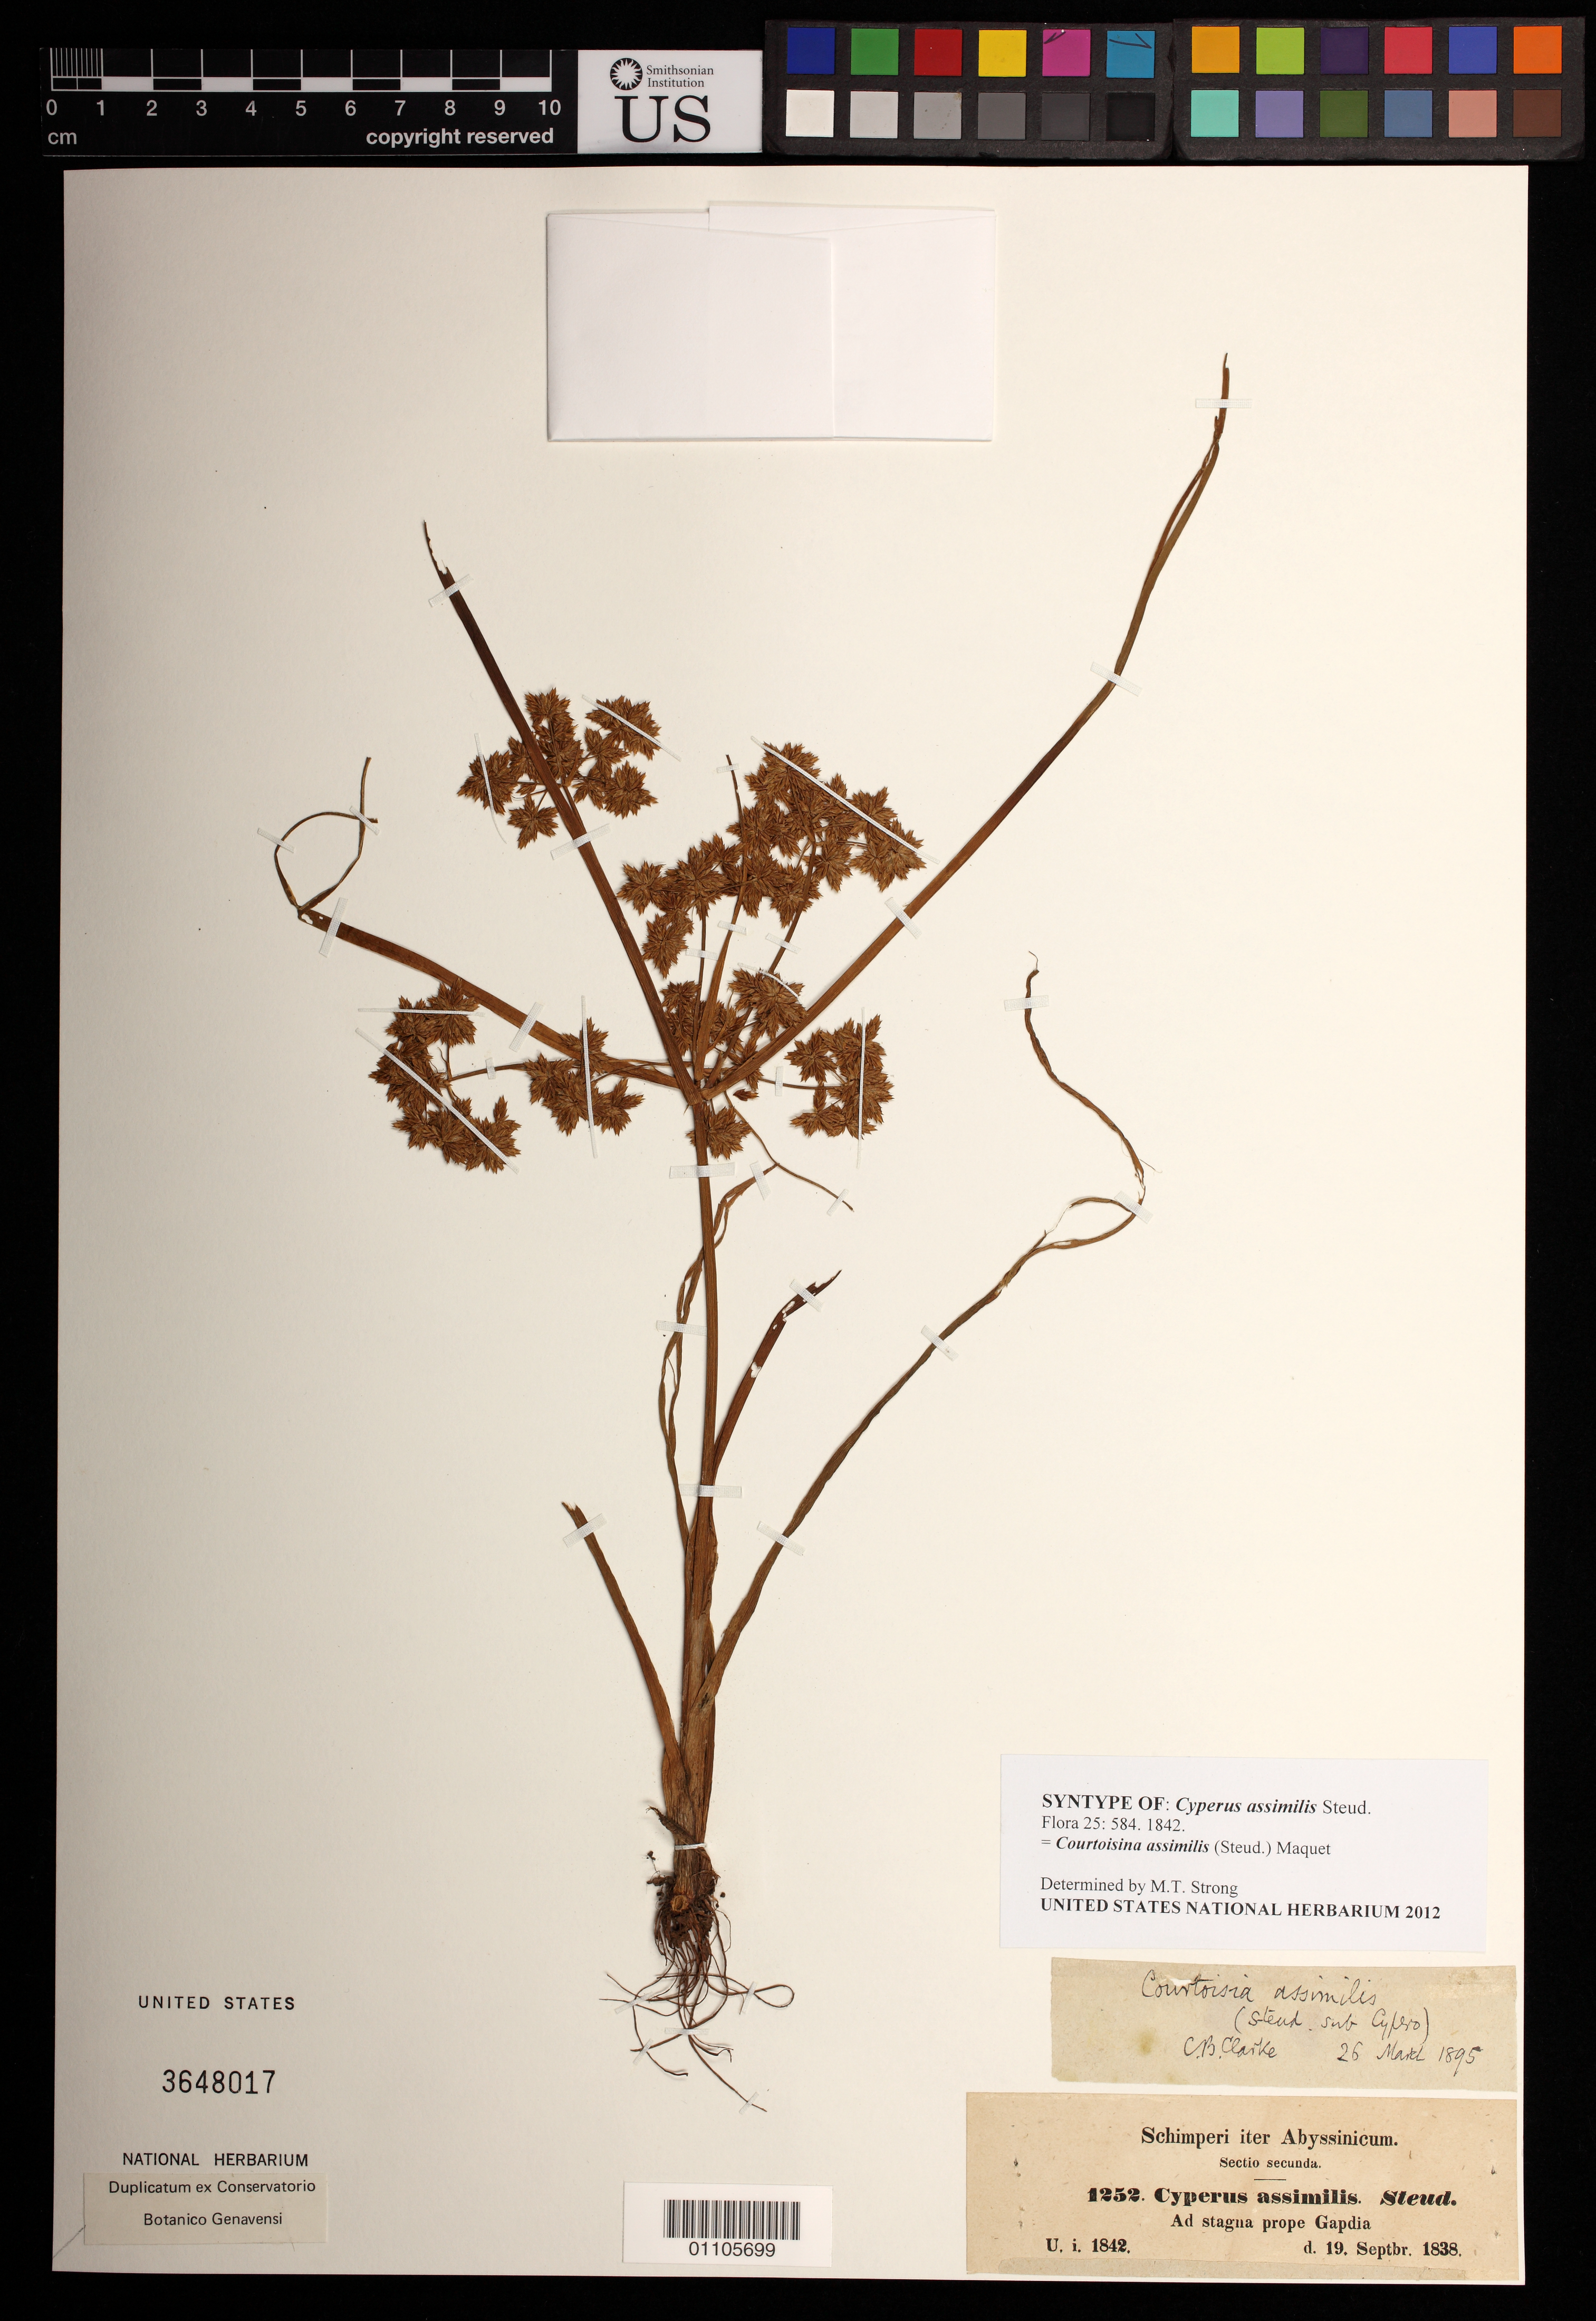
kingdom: Plantae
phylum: Tracheophyta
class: Liliopsida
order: Poales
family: Cyperaceae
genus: Cyperus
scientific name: Cyperus assimilis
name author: Steud.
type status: Syntype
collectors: G. W. Schimper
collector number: II 1252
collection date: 1838-09-19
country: Ethiopia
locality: "Abyssinia", ad stagna prope Gapdia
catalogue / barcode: US 3648017